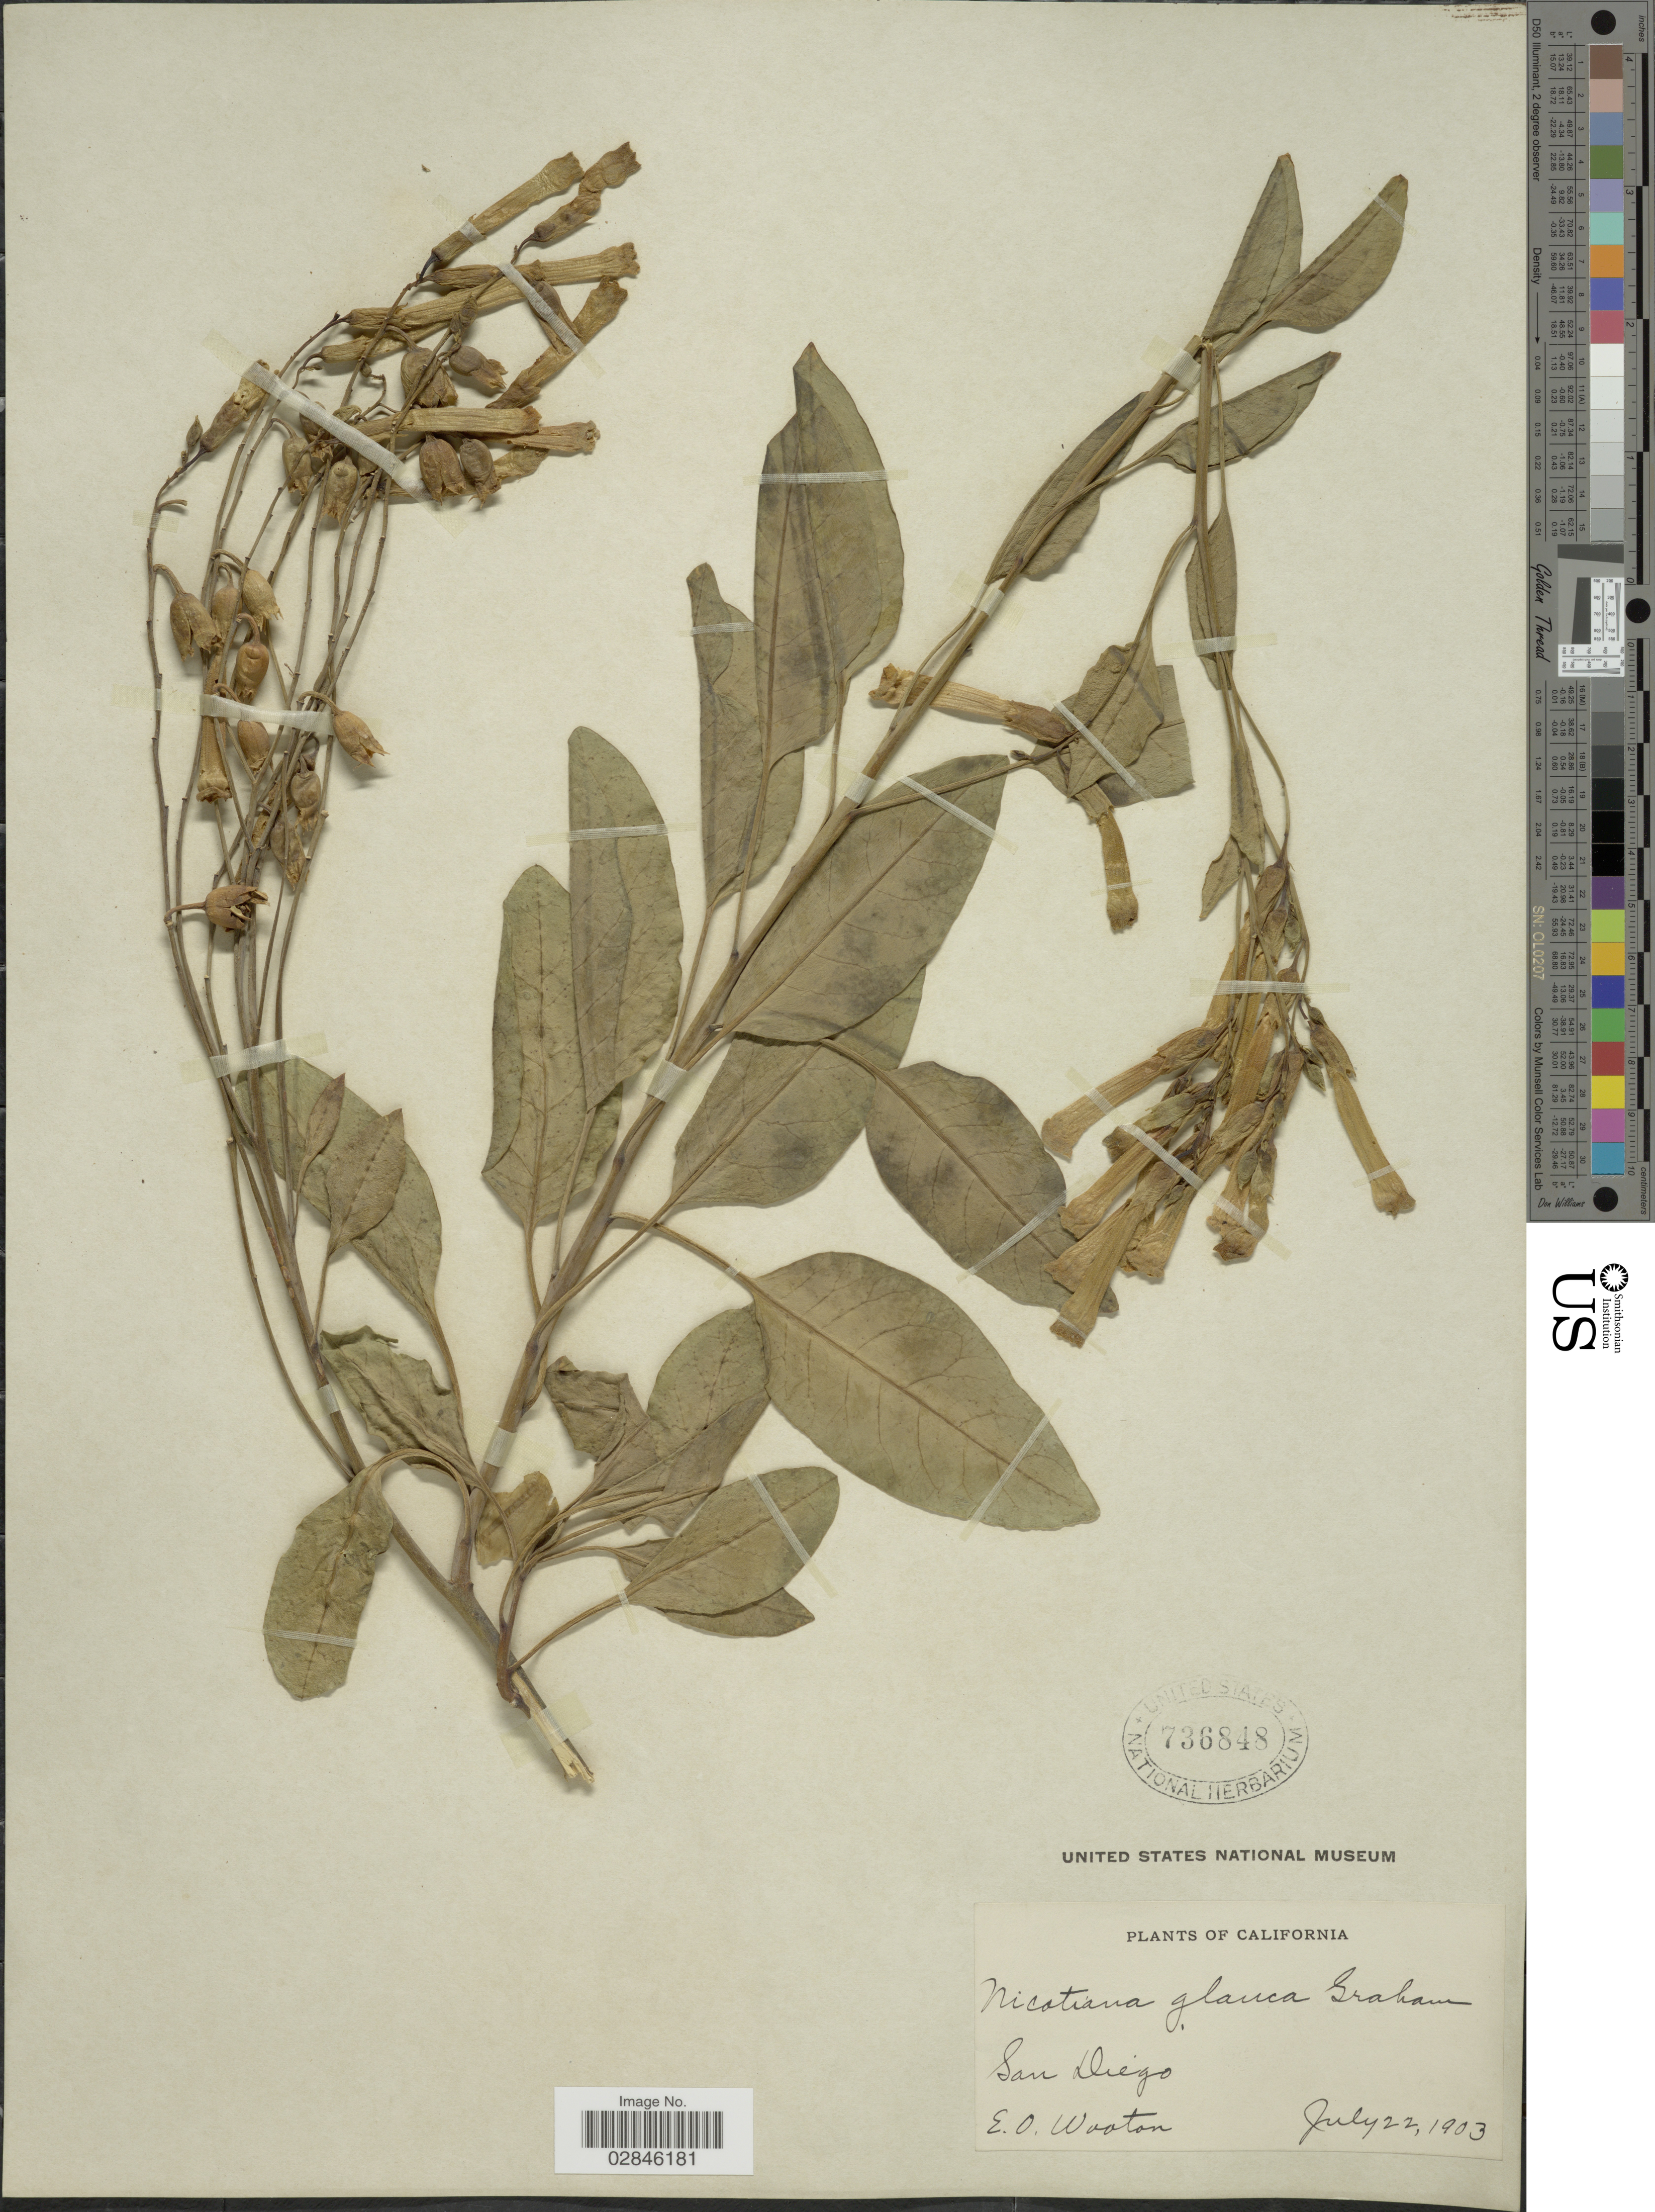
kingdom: Plantae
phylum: Tracheophyta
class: Magnoliopsida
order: Solanales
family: Solanaceae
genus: Nicotiana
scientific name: Nicotiana glauca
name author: Graham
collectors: E. O. Wooton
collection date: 1903-07-22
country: United States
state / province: California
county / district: San Diego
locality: San Diego.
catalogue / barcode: US 736848